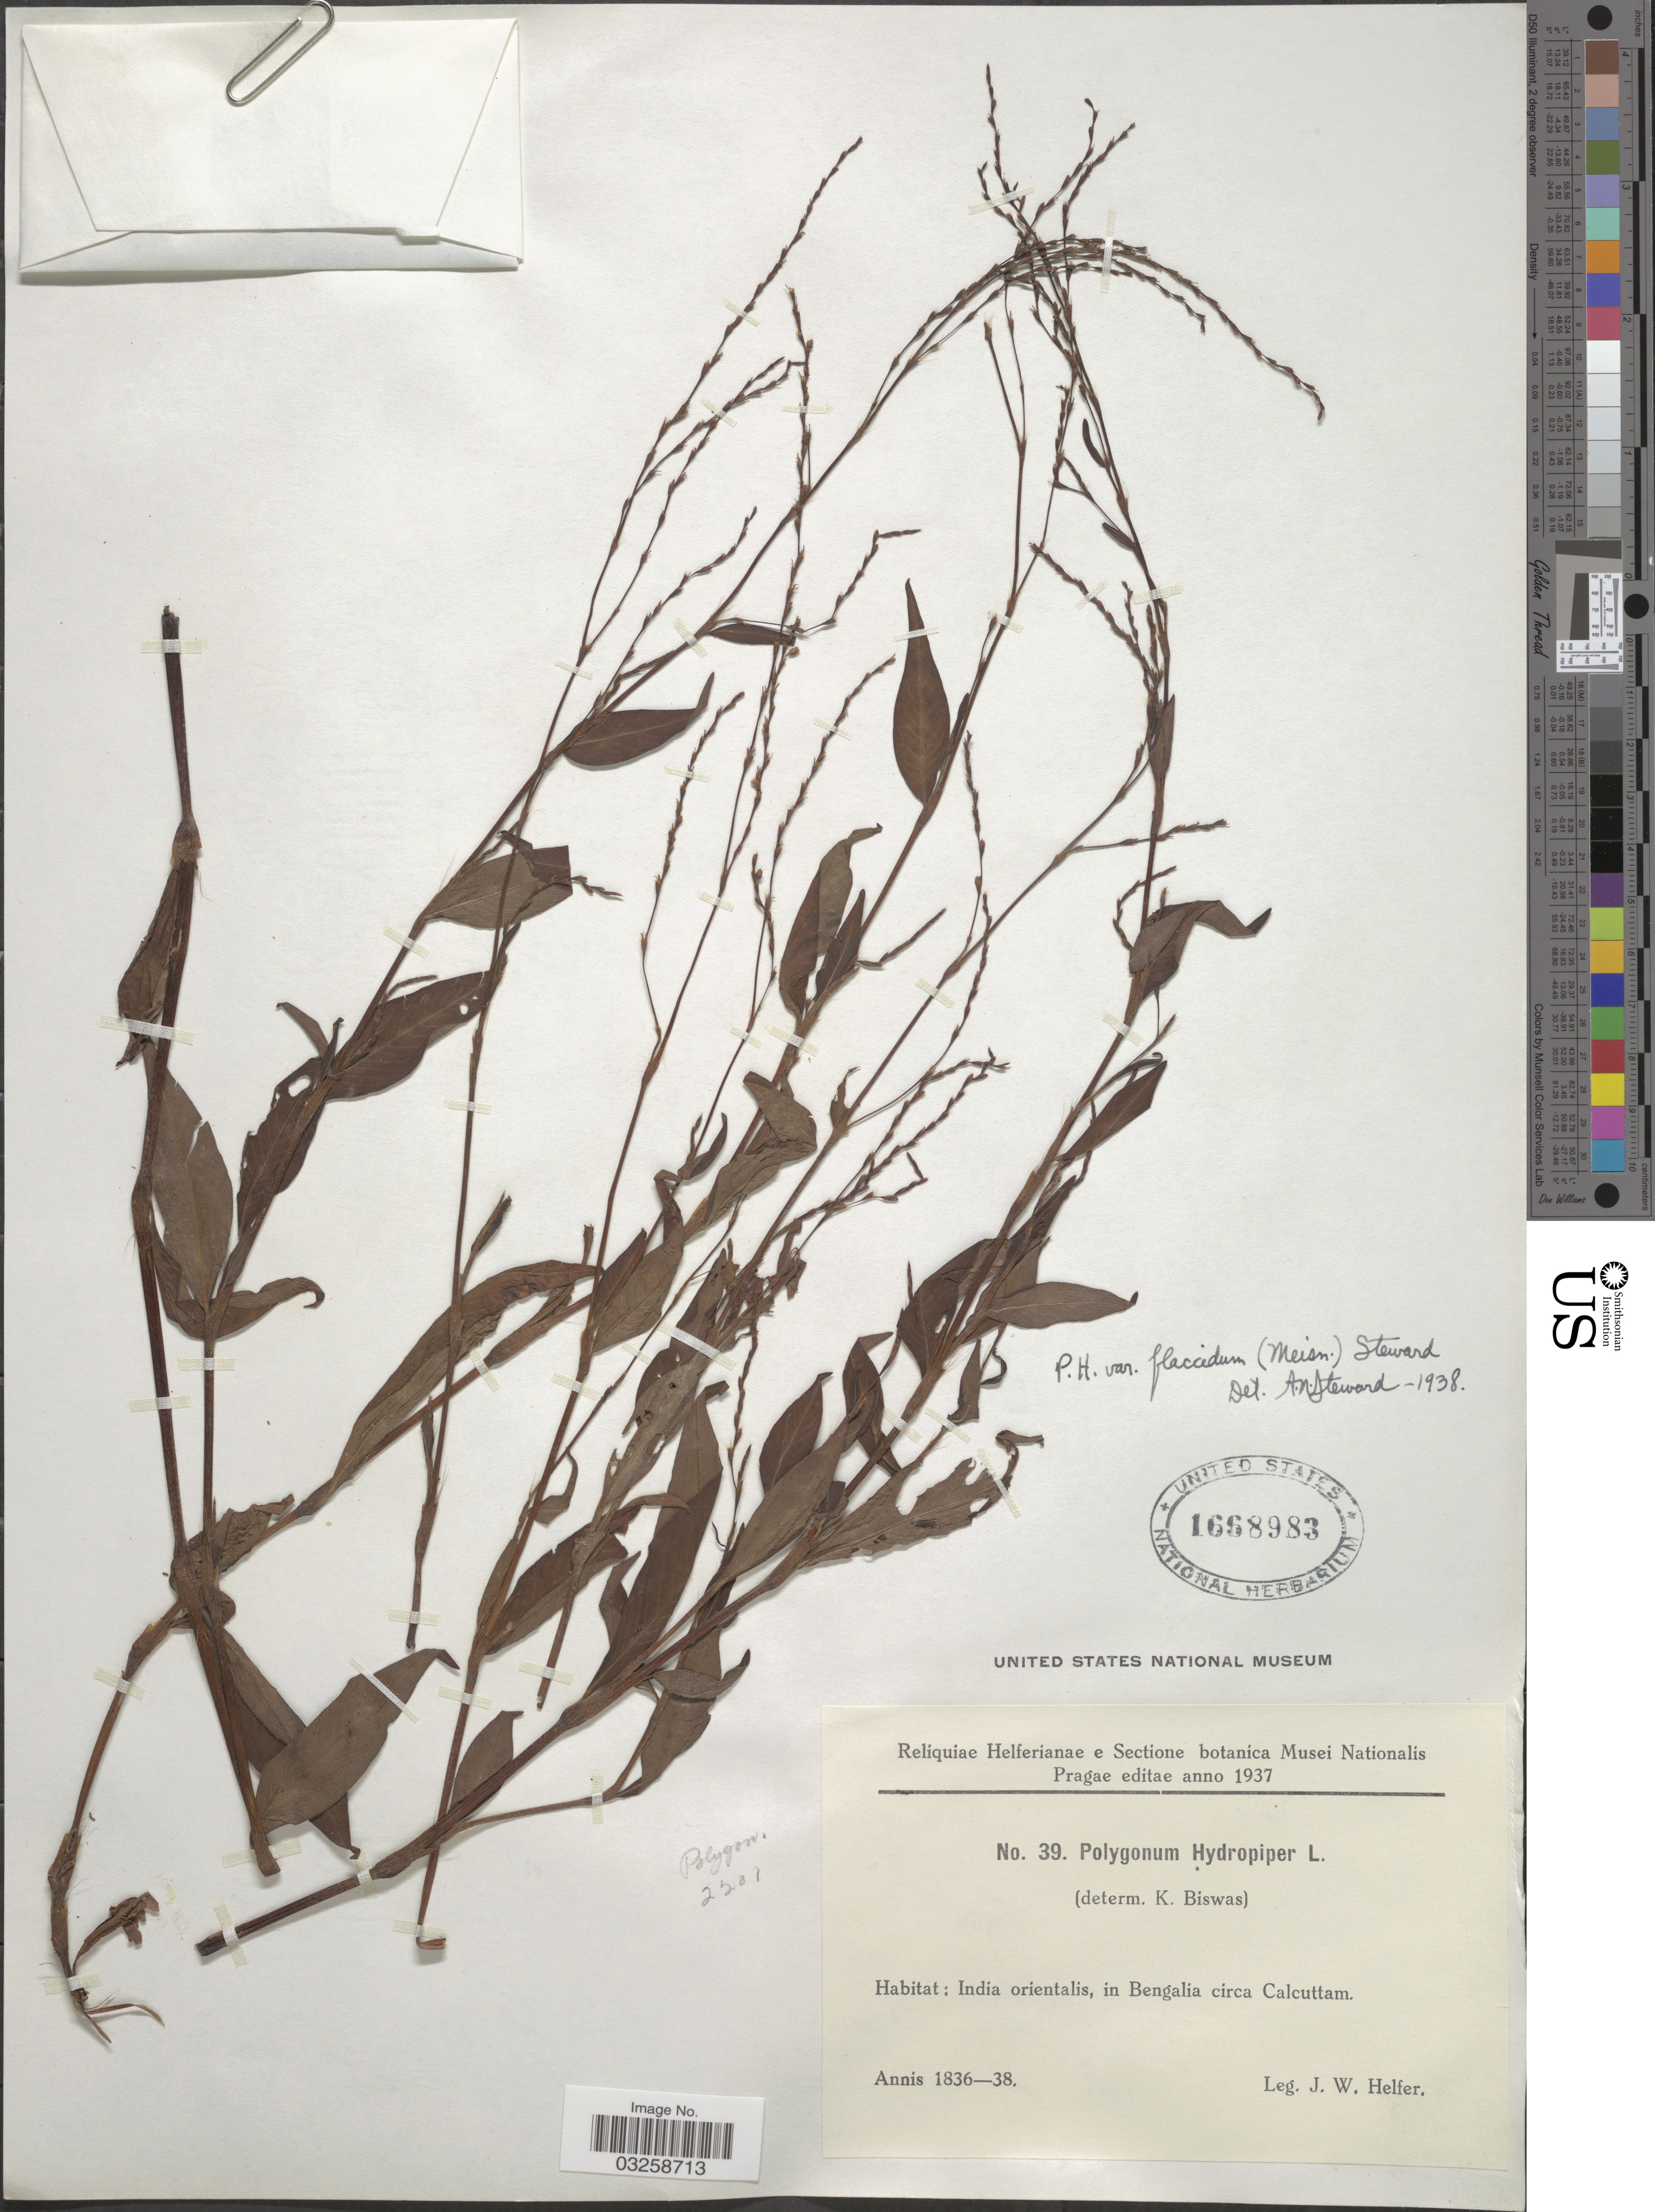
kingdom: Plantae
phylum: Tracheophyta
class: Magnoliopsida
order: Caryophyllales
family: Polygonaceae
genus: Polygonum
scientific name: Polygonum hydropiper var. flaccidum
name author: (Meisn.) Steward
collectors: J. W. Helfer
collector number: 39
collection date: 1836/1838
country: India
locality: India orientalis, in Bengalia circa Calcuttam.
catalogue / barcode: US 1668983